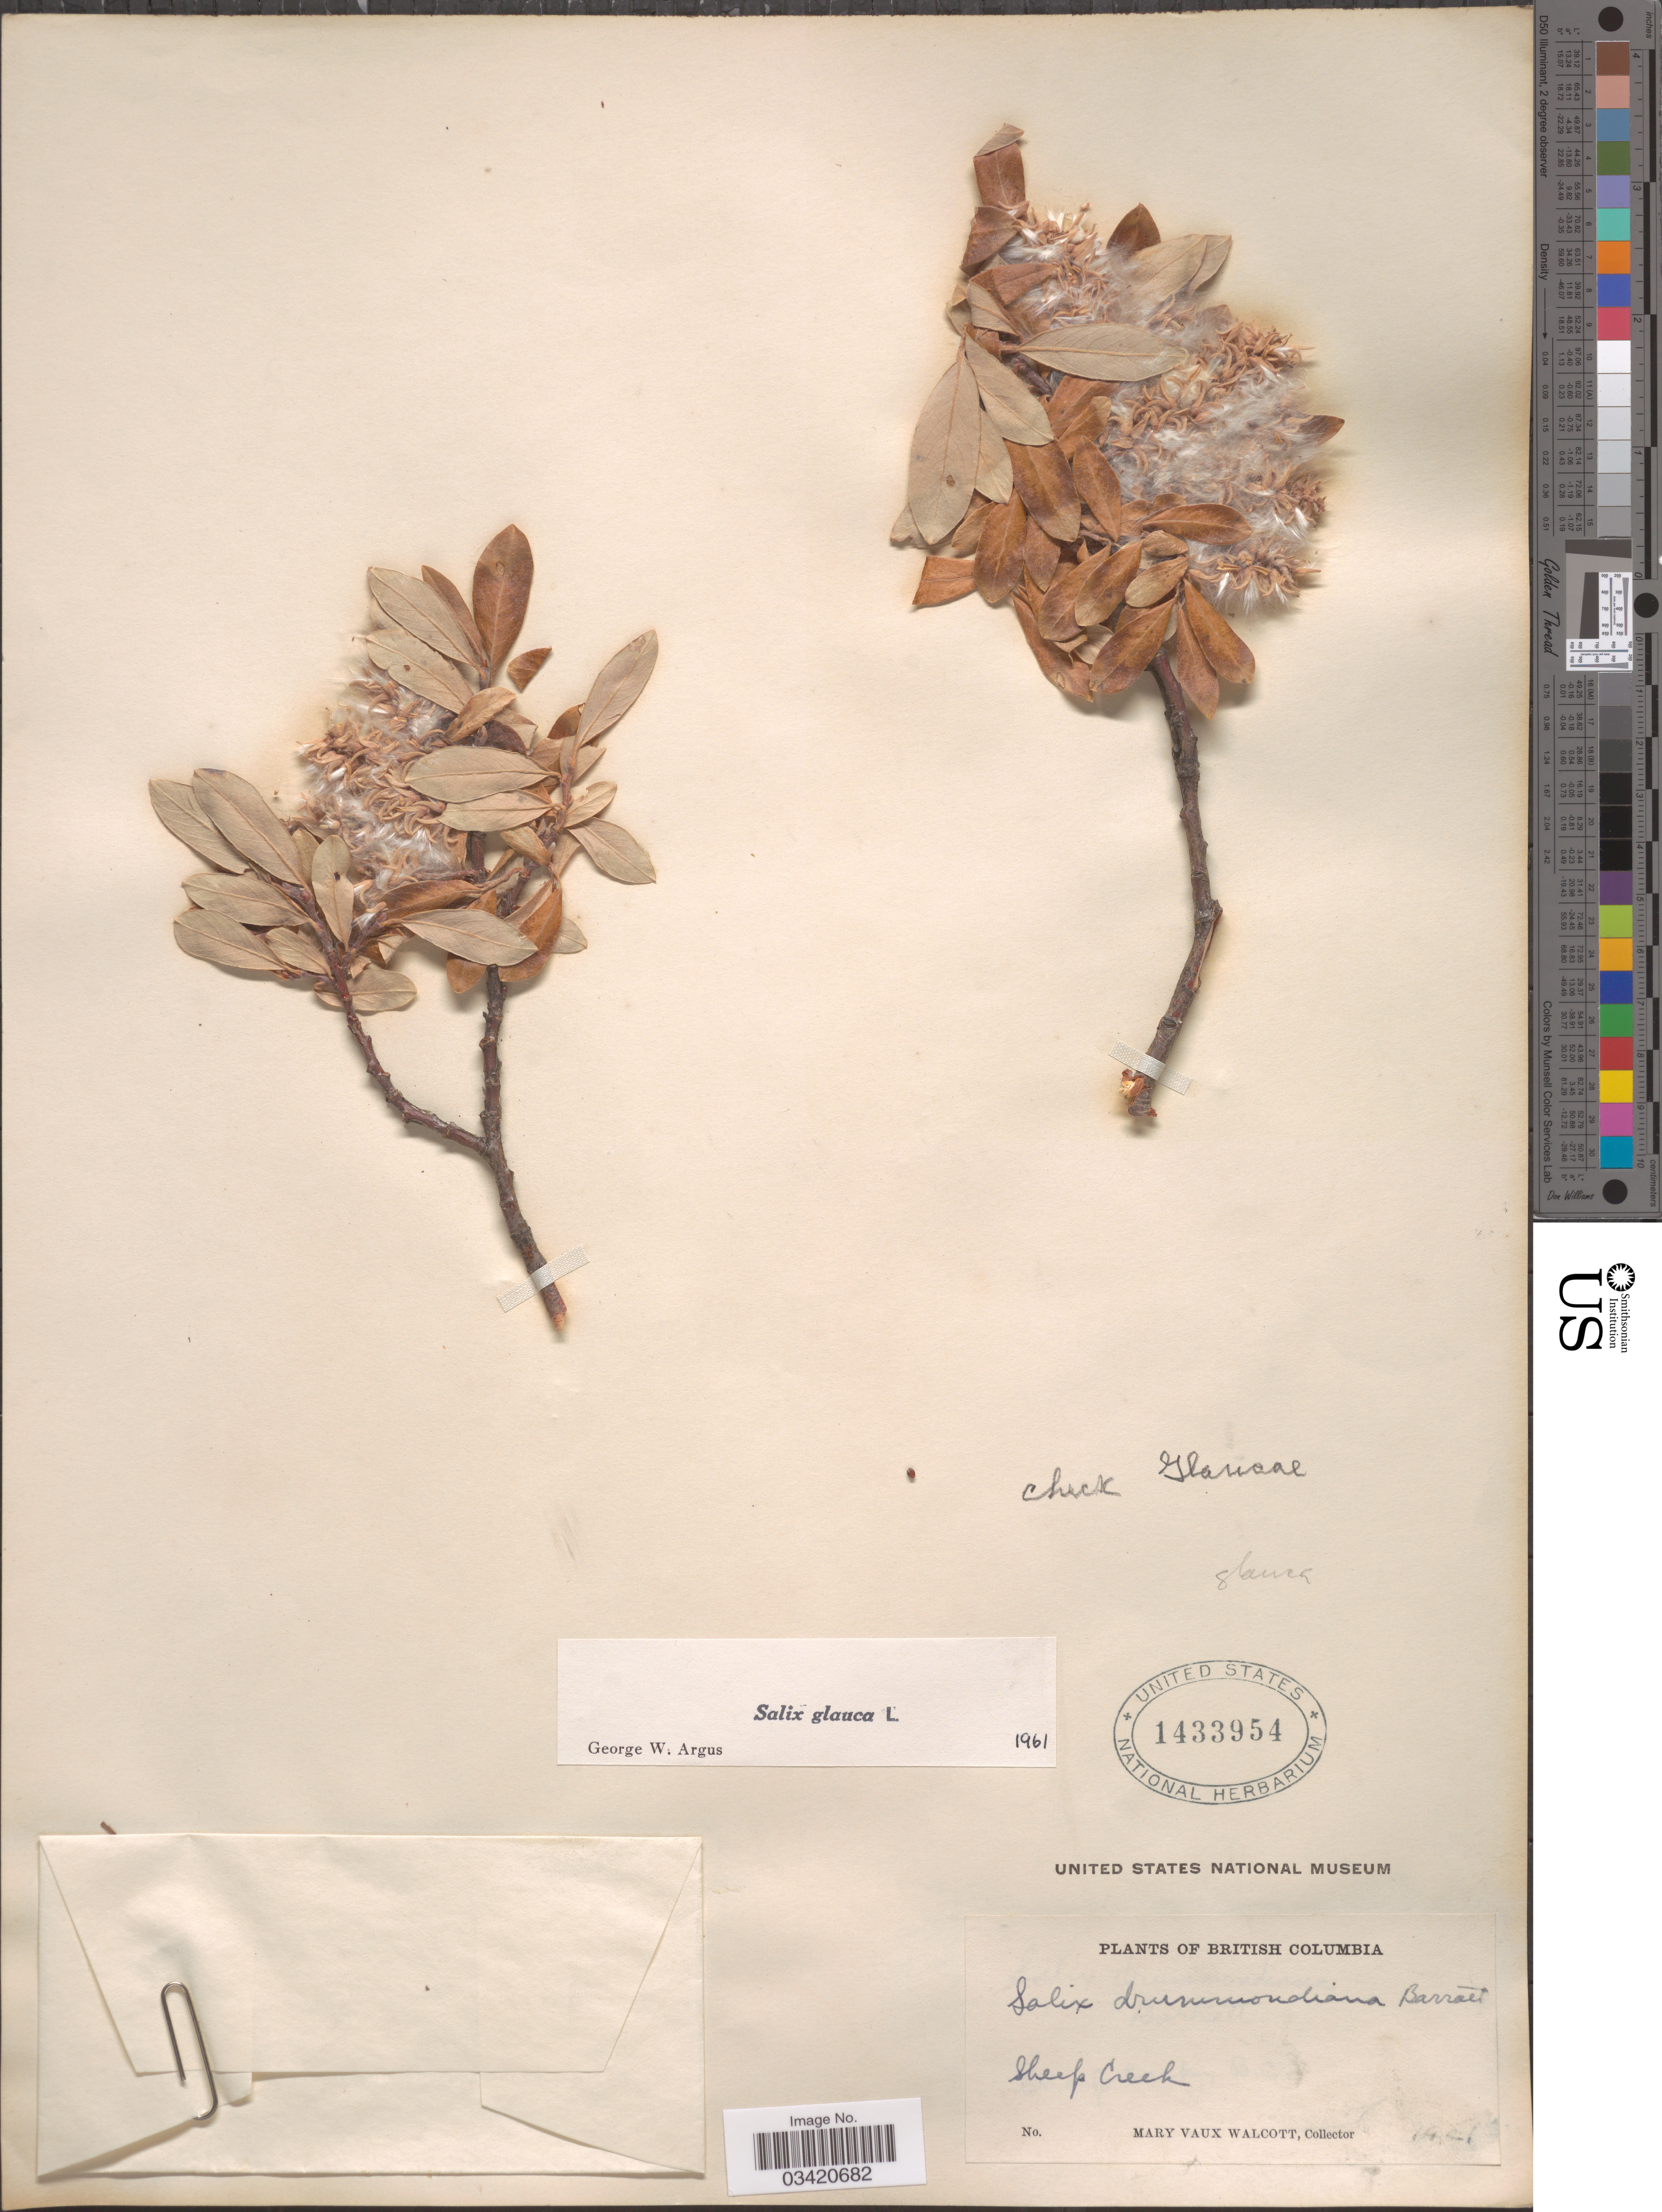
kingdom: Plantae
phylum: Tracheophyta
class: Magnoliopsida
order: Malpighiales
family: Salicaceae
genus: Salix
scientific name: Salix glauca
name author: L.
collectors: M. Walcott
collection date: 1921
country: Canada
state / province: British Columbia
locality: Sheep Creek.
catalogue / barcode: US 1433954